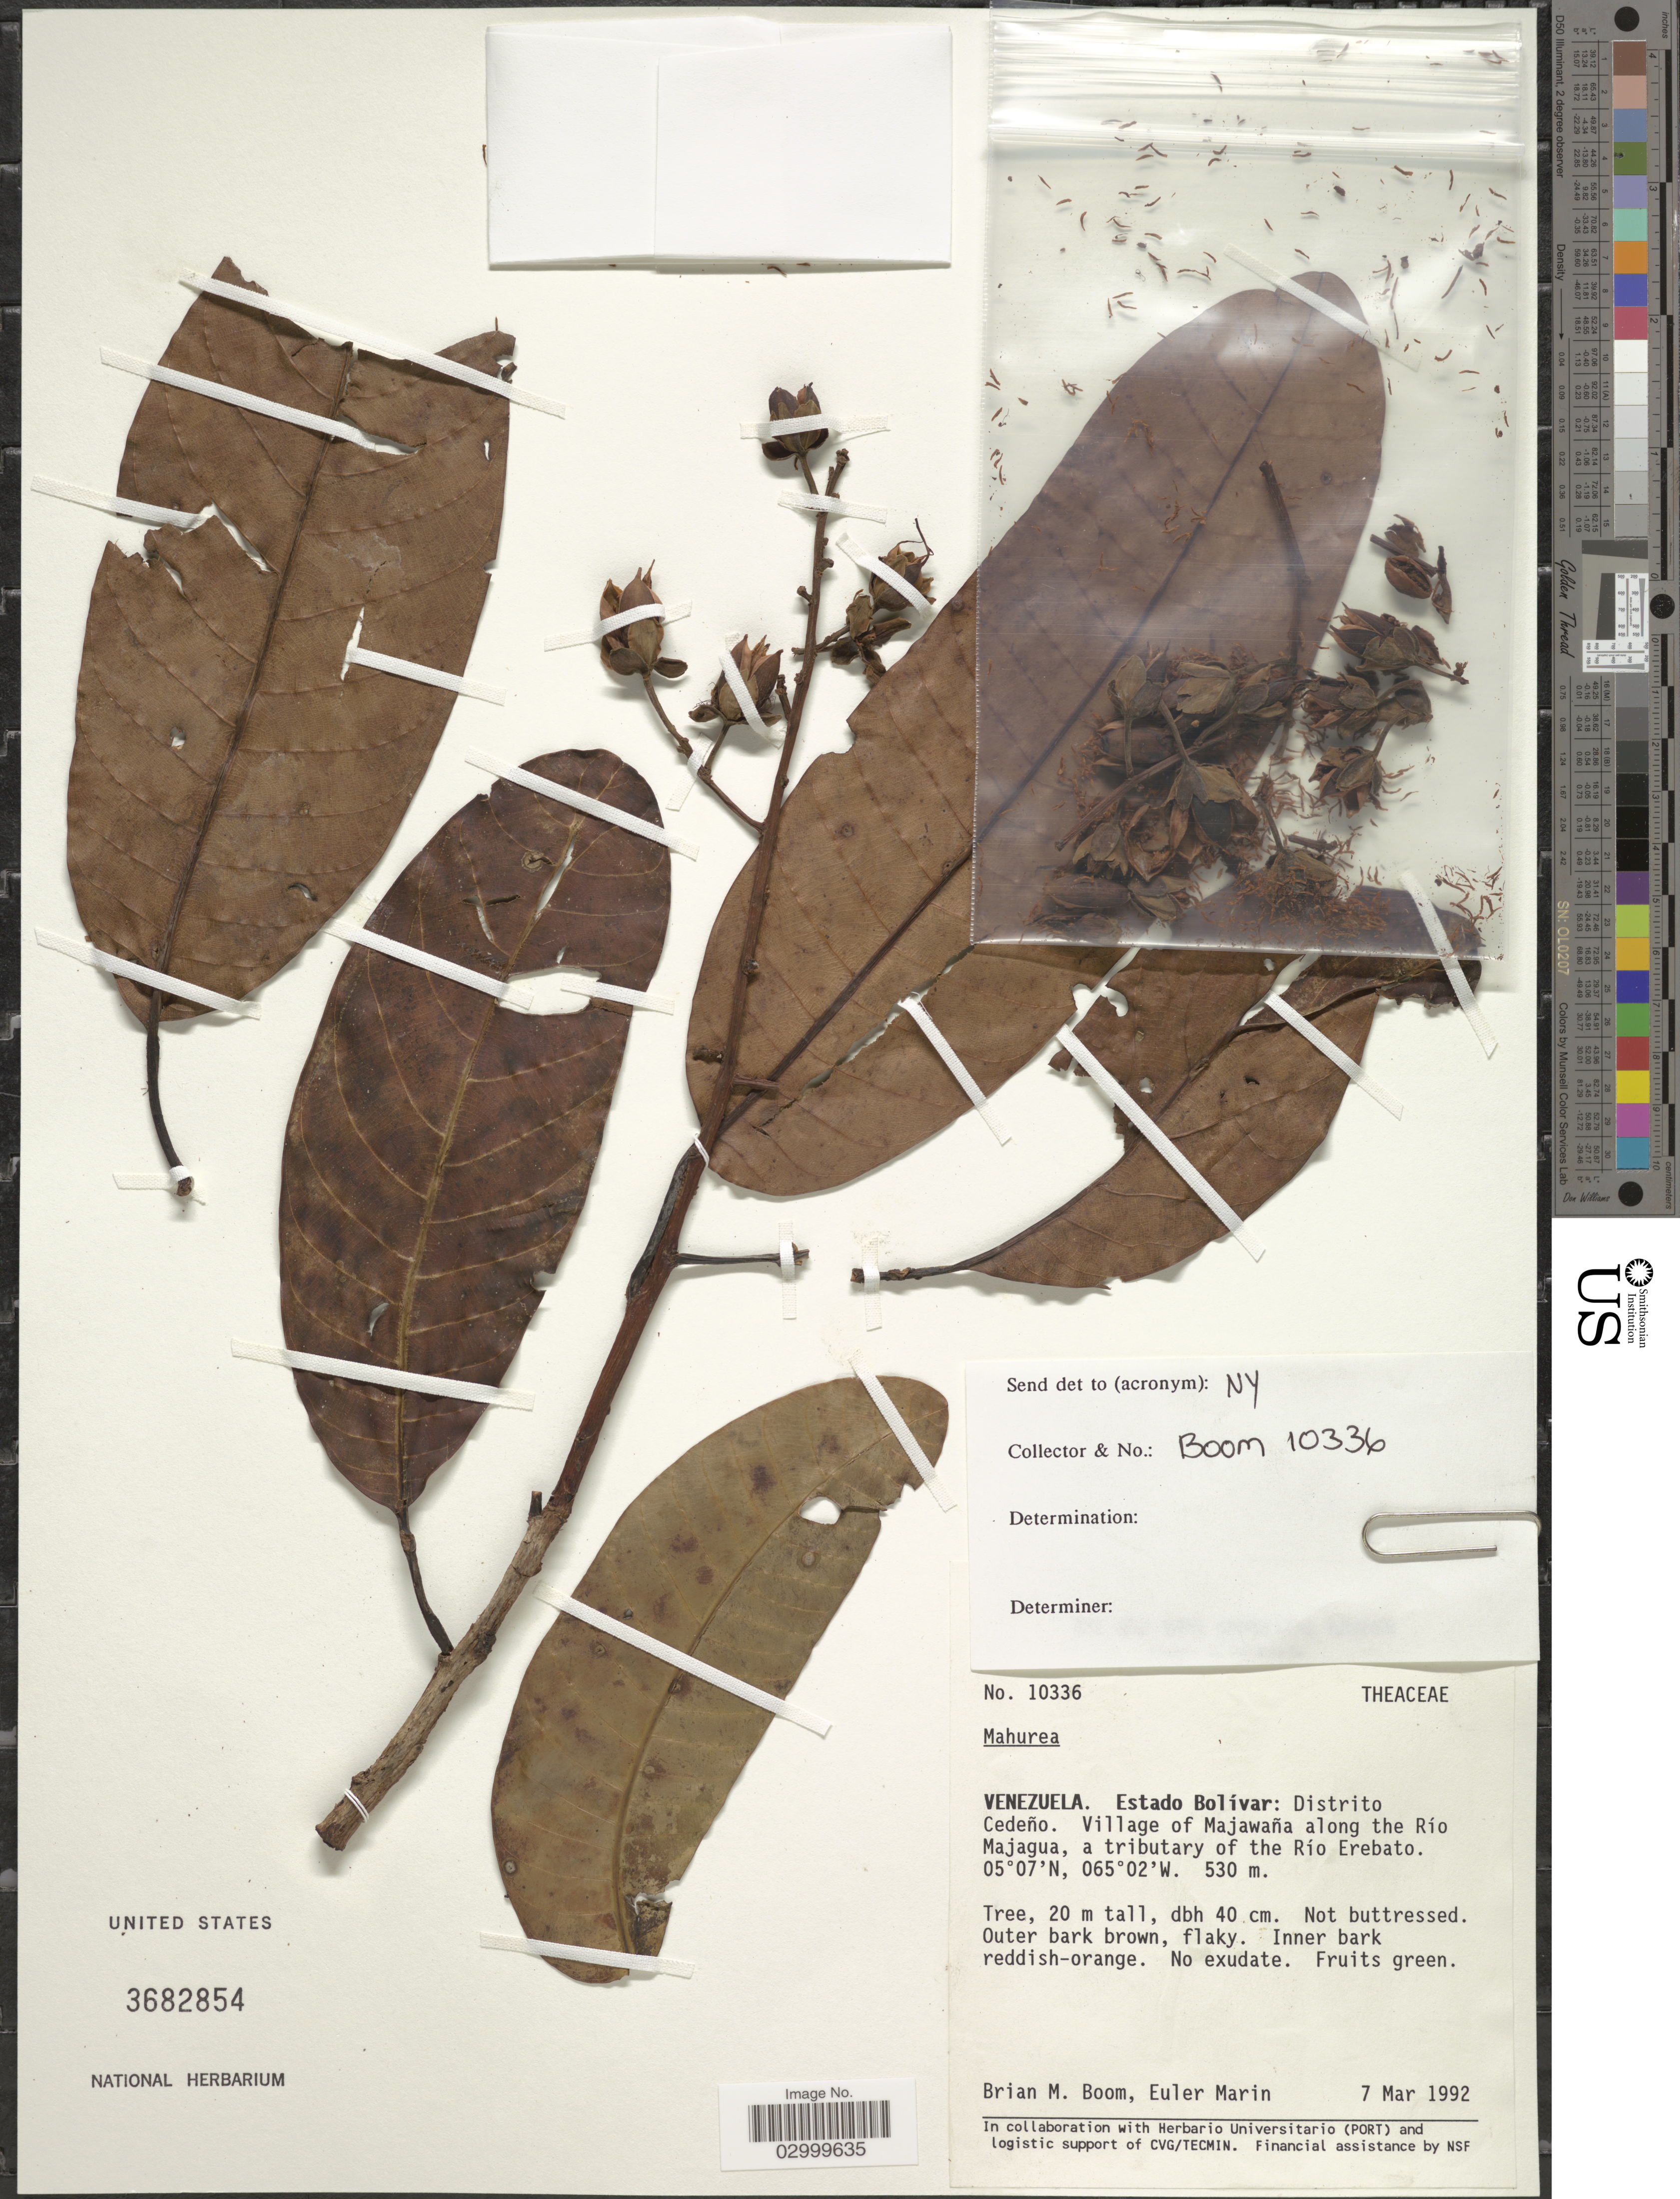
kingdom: Plantae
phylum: Tracheophyta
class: Magnoliopsida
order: Malpighiales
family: Calophyllaceae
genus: Mahurea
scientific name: Mahurea sp.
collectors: B. M. Boom & E. Marin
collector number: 10336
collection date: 1992-03-07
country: Venezuela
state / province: Bolivar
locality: Distrito Cedeño. Village of Majawaña along the Río Majagua, a tributary of the Río Erebato.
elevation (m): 530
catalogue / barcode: US 3682854